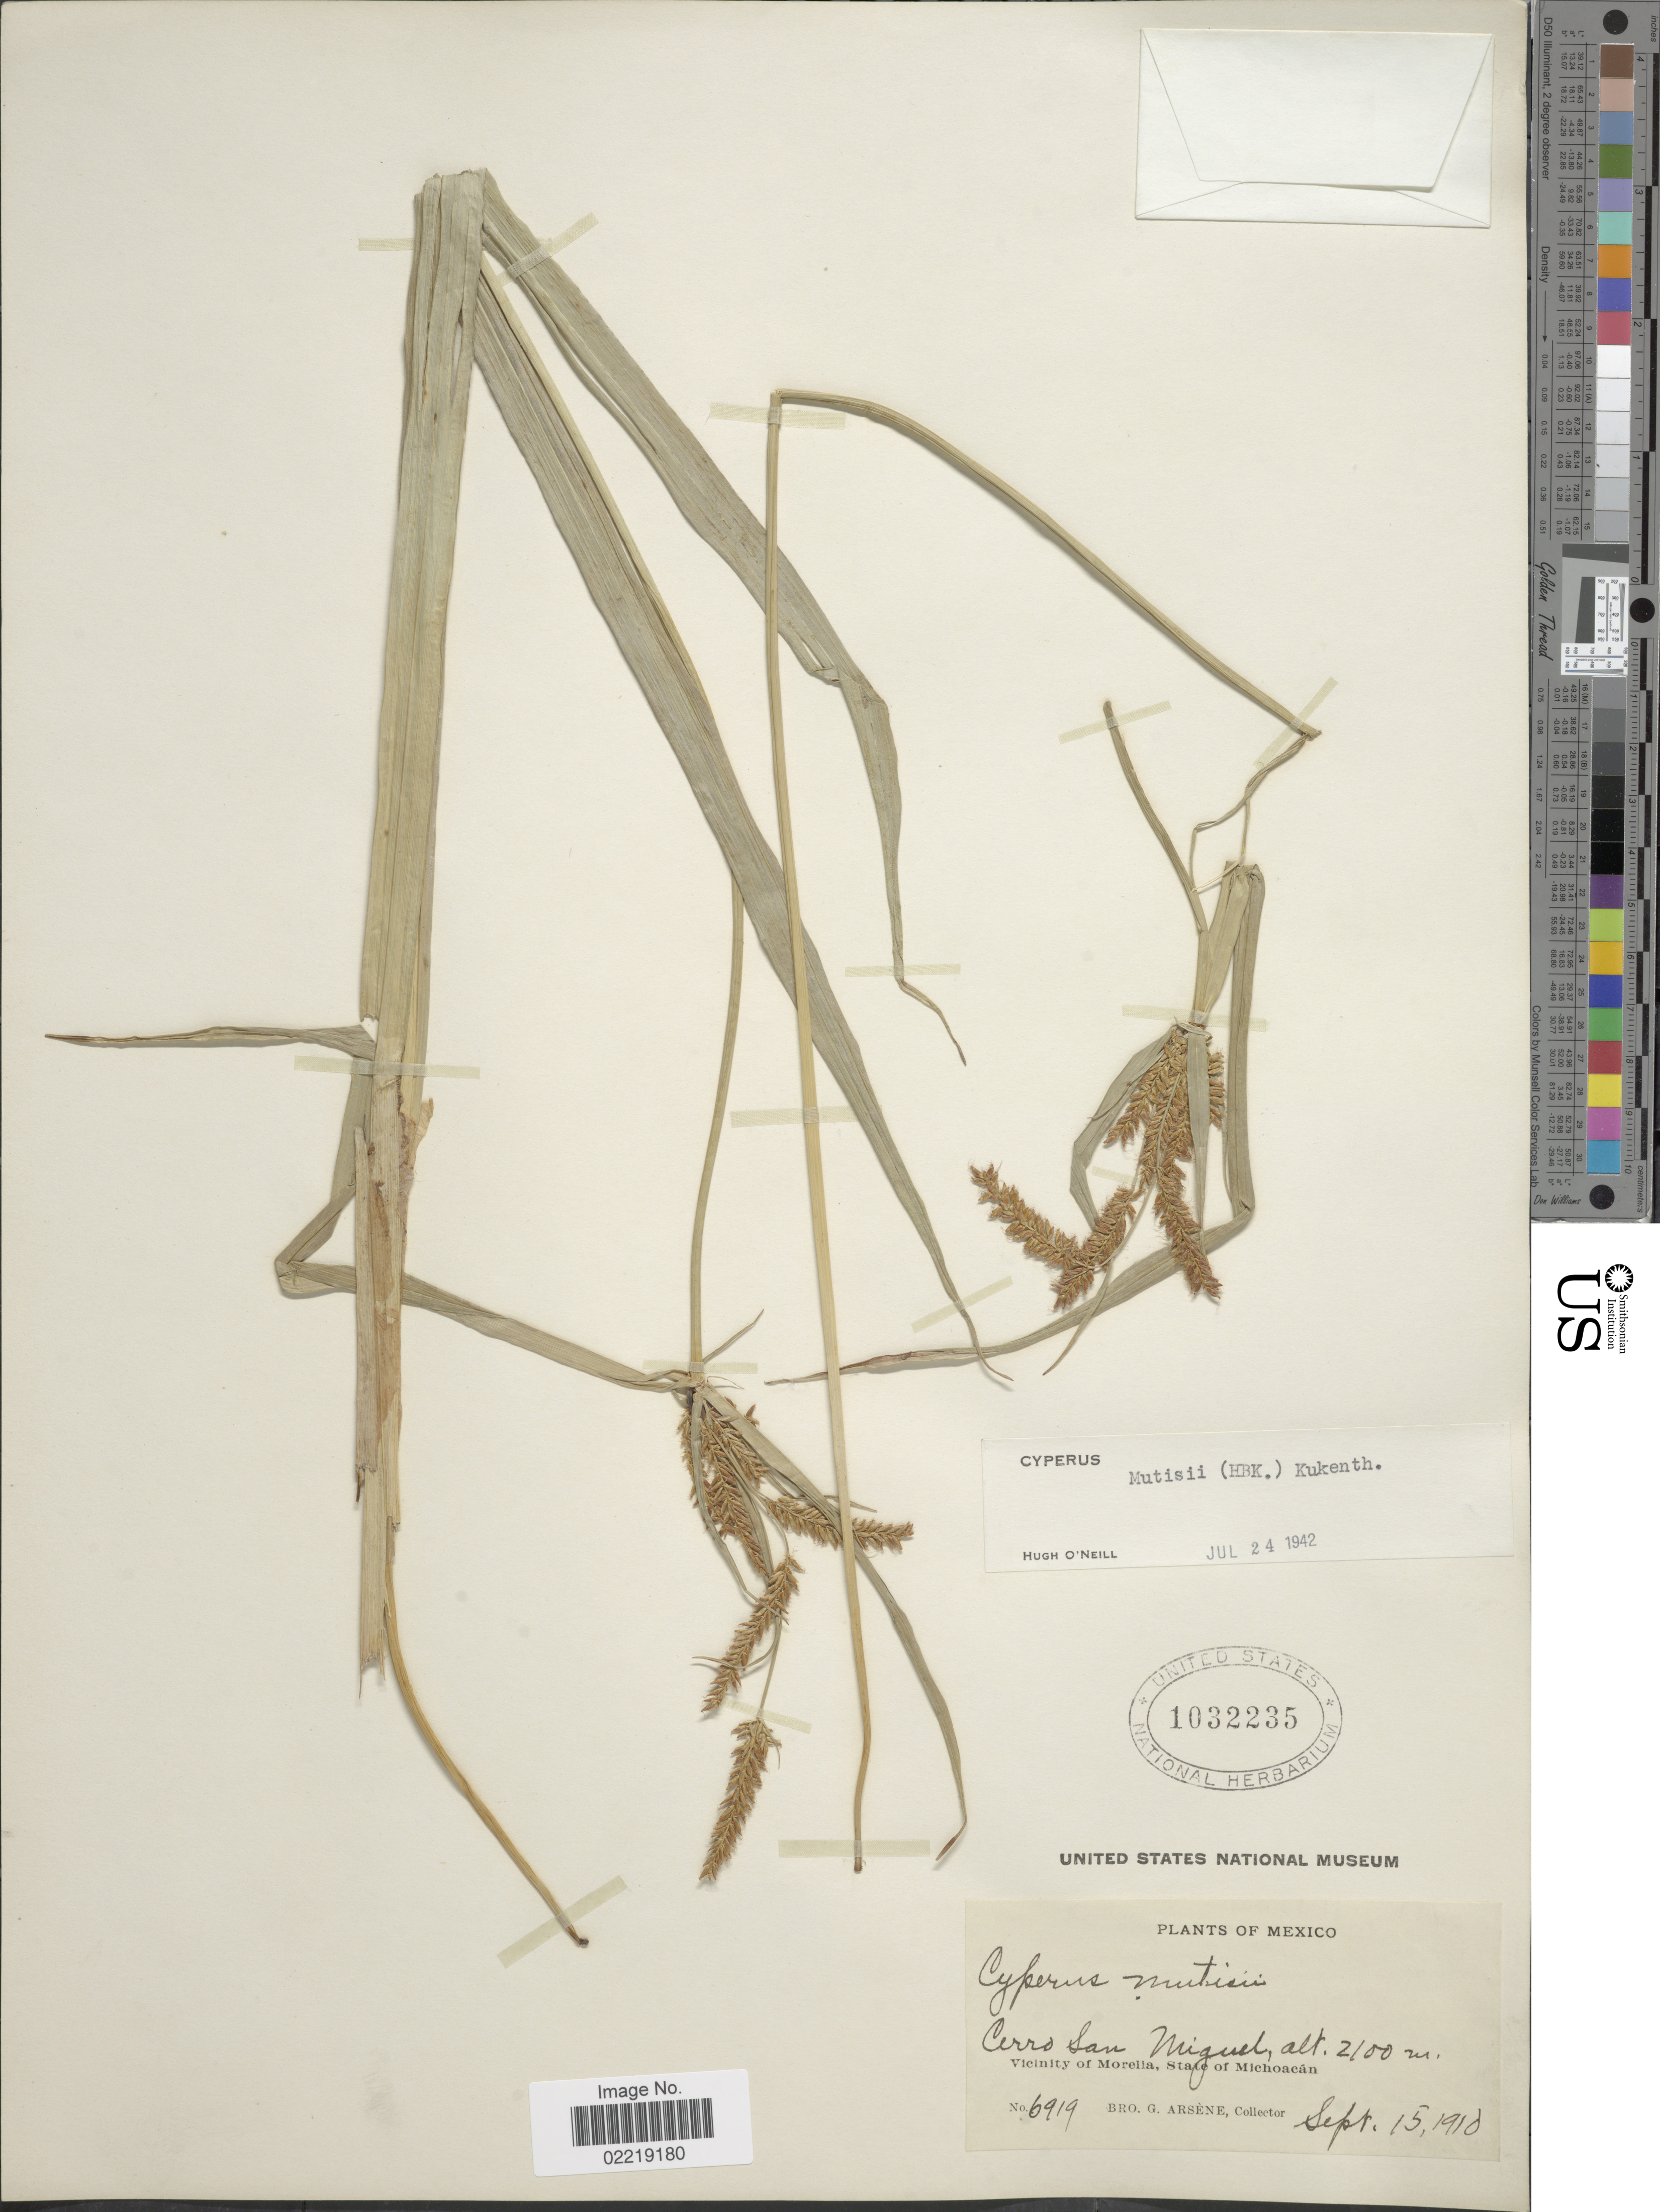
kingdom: Plantae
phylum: Tracheophyta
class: Liliopsida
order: Poales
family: Cyperaceae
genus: Cyperus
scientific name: Cyperus mutisii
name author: (Kunth) Andersson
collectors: Bro. G. Arsène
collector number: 6919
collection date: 1910-09-15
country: Mexico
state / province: Michoacán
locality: Cerro San Miguel, Vicinity of Morelia, State of Michoacan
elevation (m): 2100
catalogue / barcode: US 1032235